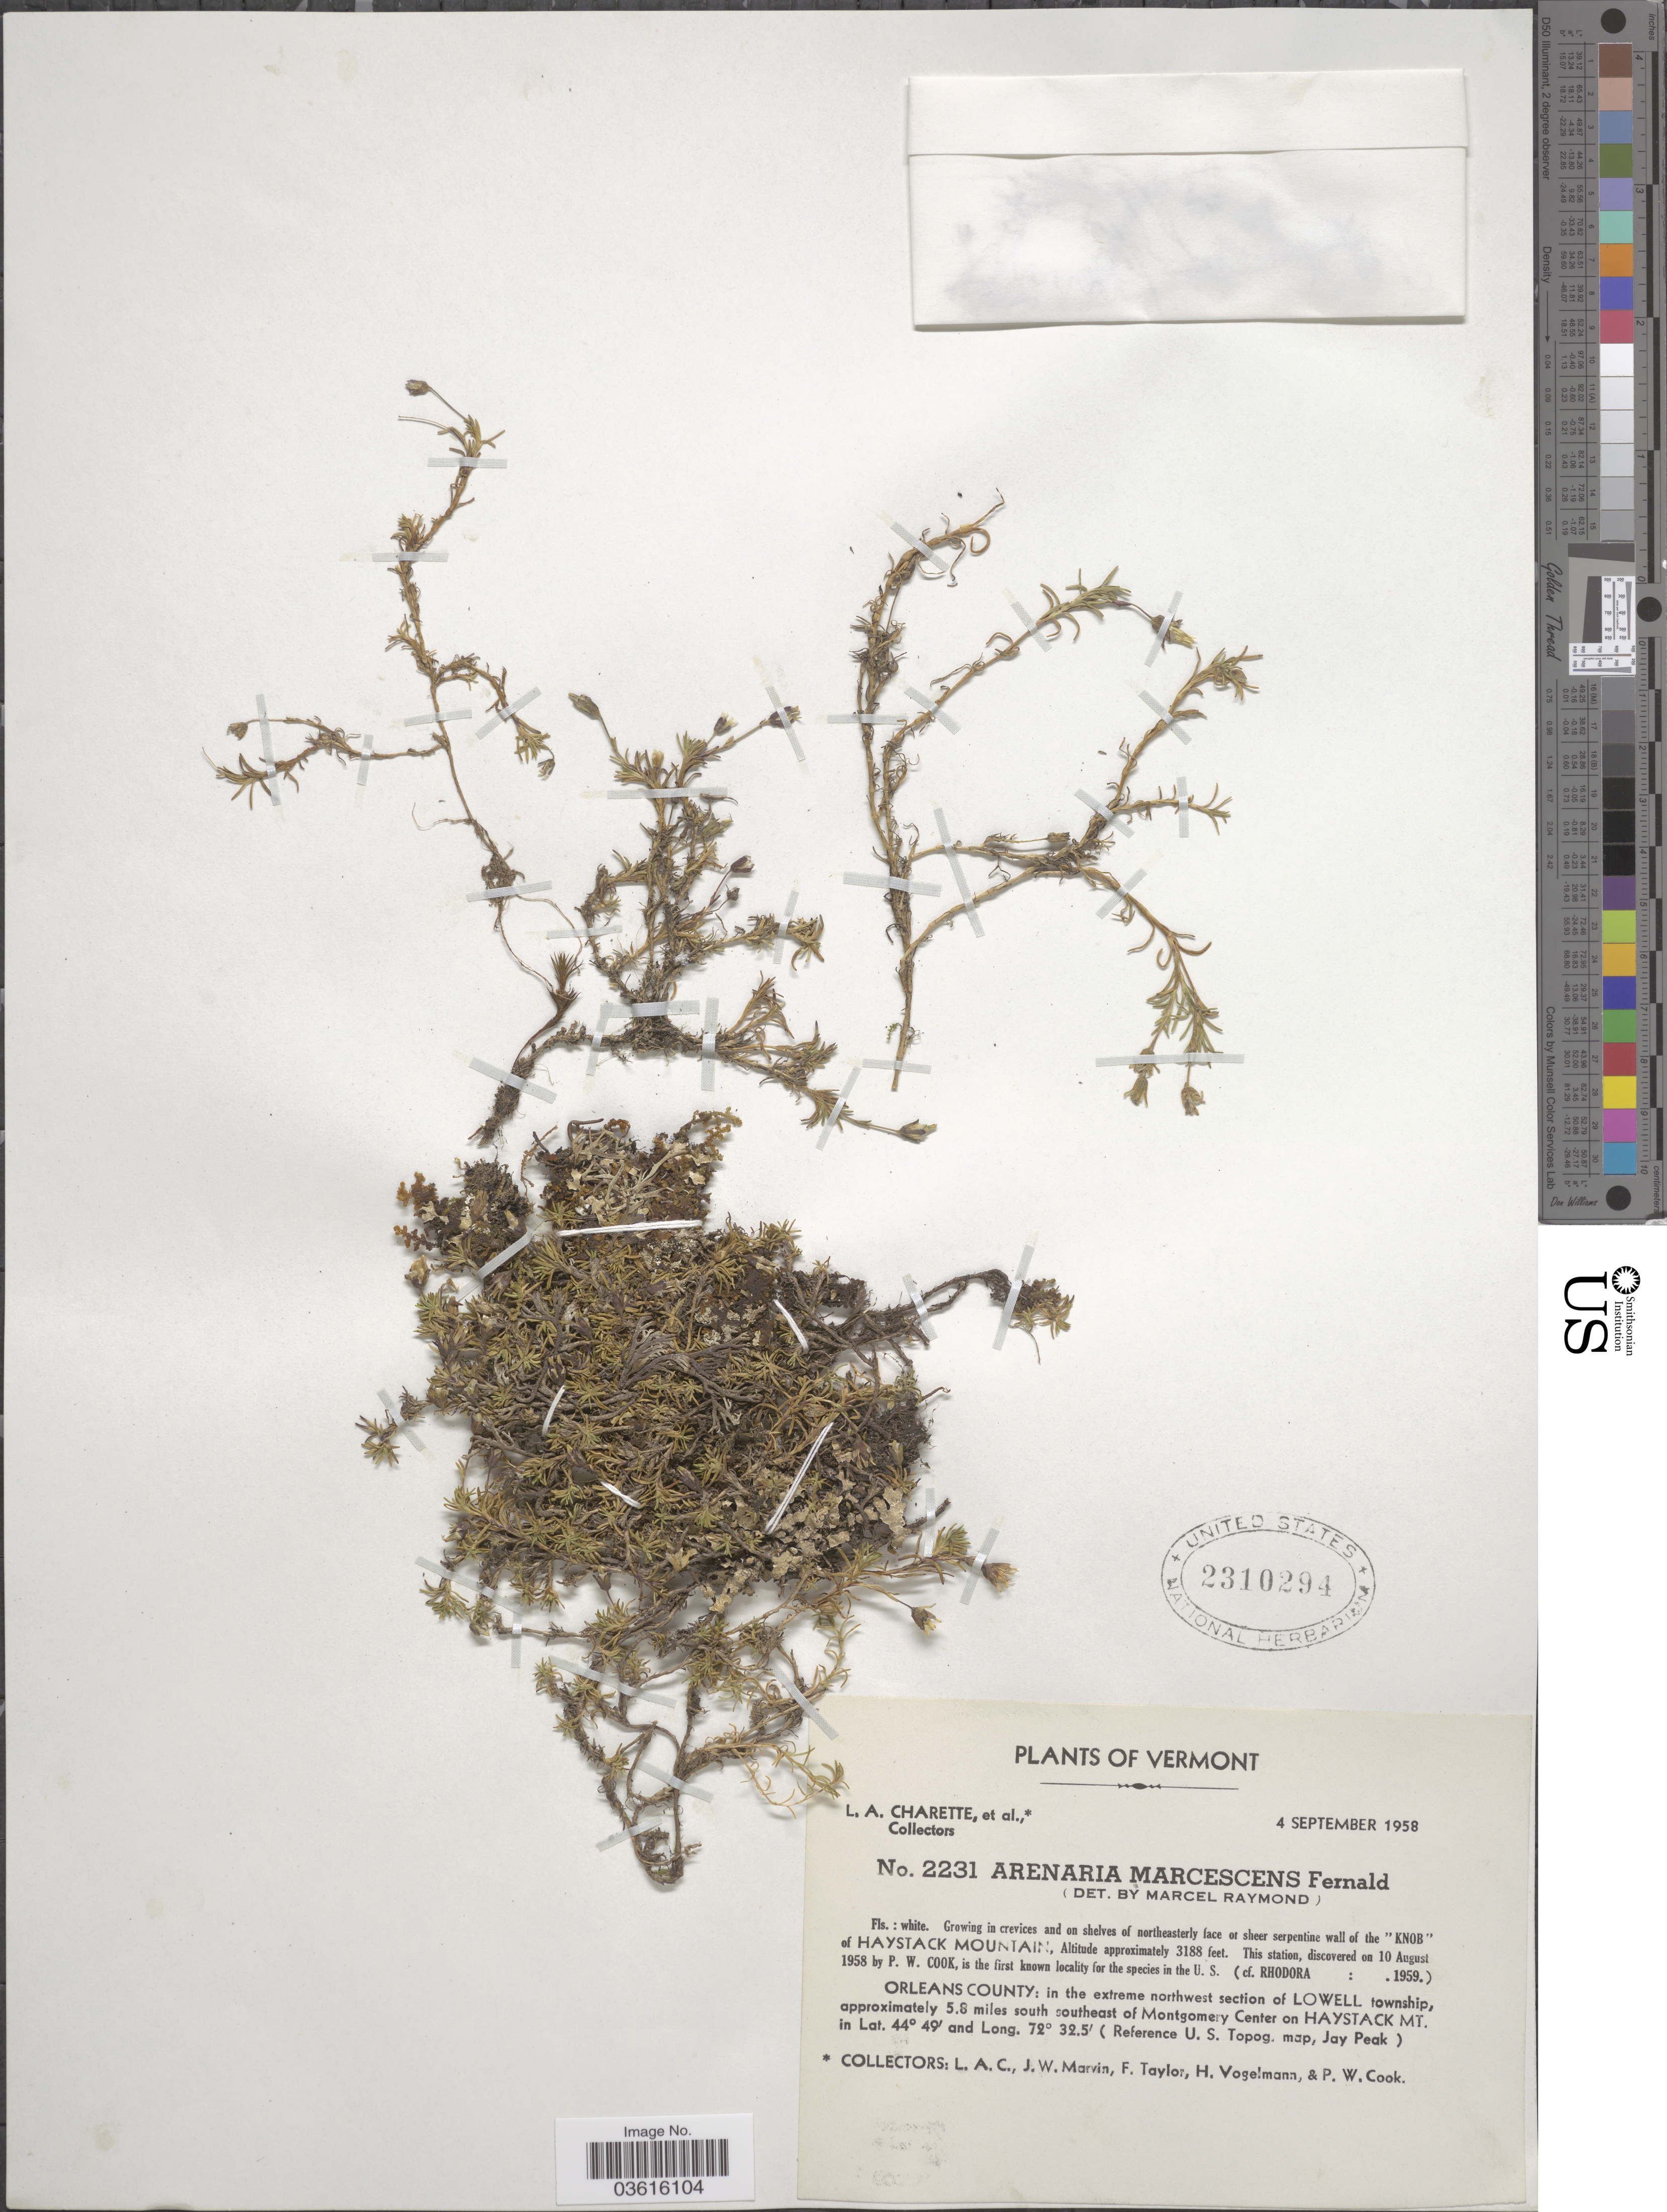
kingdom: Plantae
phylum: Tracheophyta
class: Magnoliopsida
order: Caryophyllales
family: Caryophyllaceae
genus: Cherleria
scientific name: Cherleria marcescens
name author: (Fernald) A.J. Moore & Dillenb.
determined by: Strong, Mark T., (BOT), Smithsonian Institution - National Museum of Natural History (UNITED STATES)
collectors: L. A. Charette, J. Marvin, F. A. Taylor, H. Vogelmann & P. W. Cook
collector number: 2231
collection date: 1958-09-04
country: United States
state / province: Vermont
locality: Haystack Mountain. Orleans County: in the extreme northwest section of Lowell township, approximately 5.8 miles south southeast of Montgomery Center on Haystack Mt.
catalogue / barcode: US 2310294